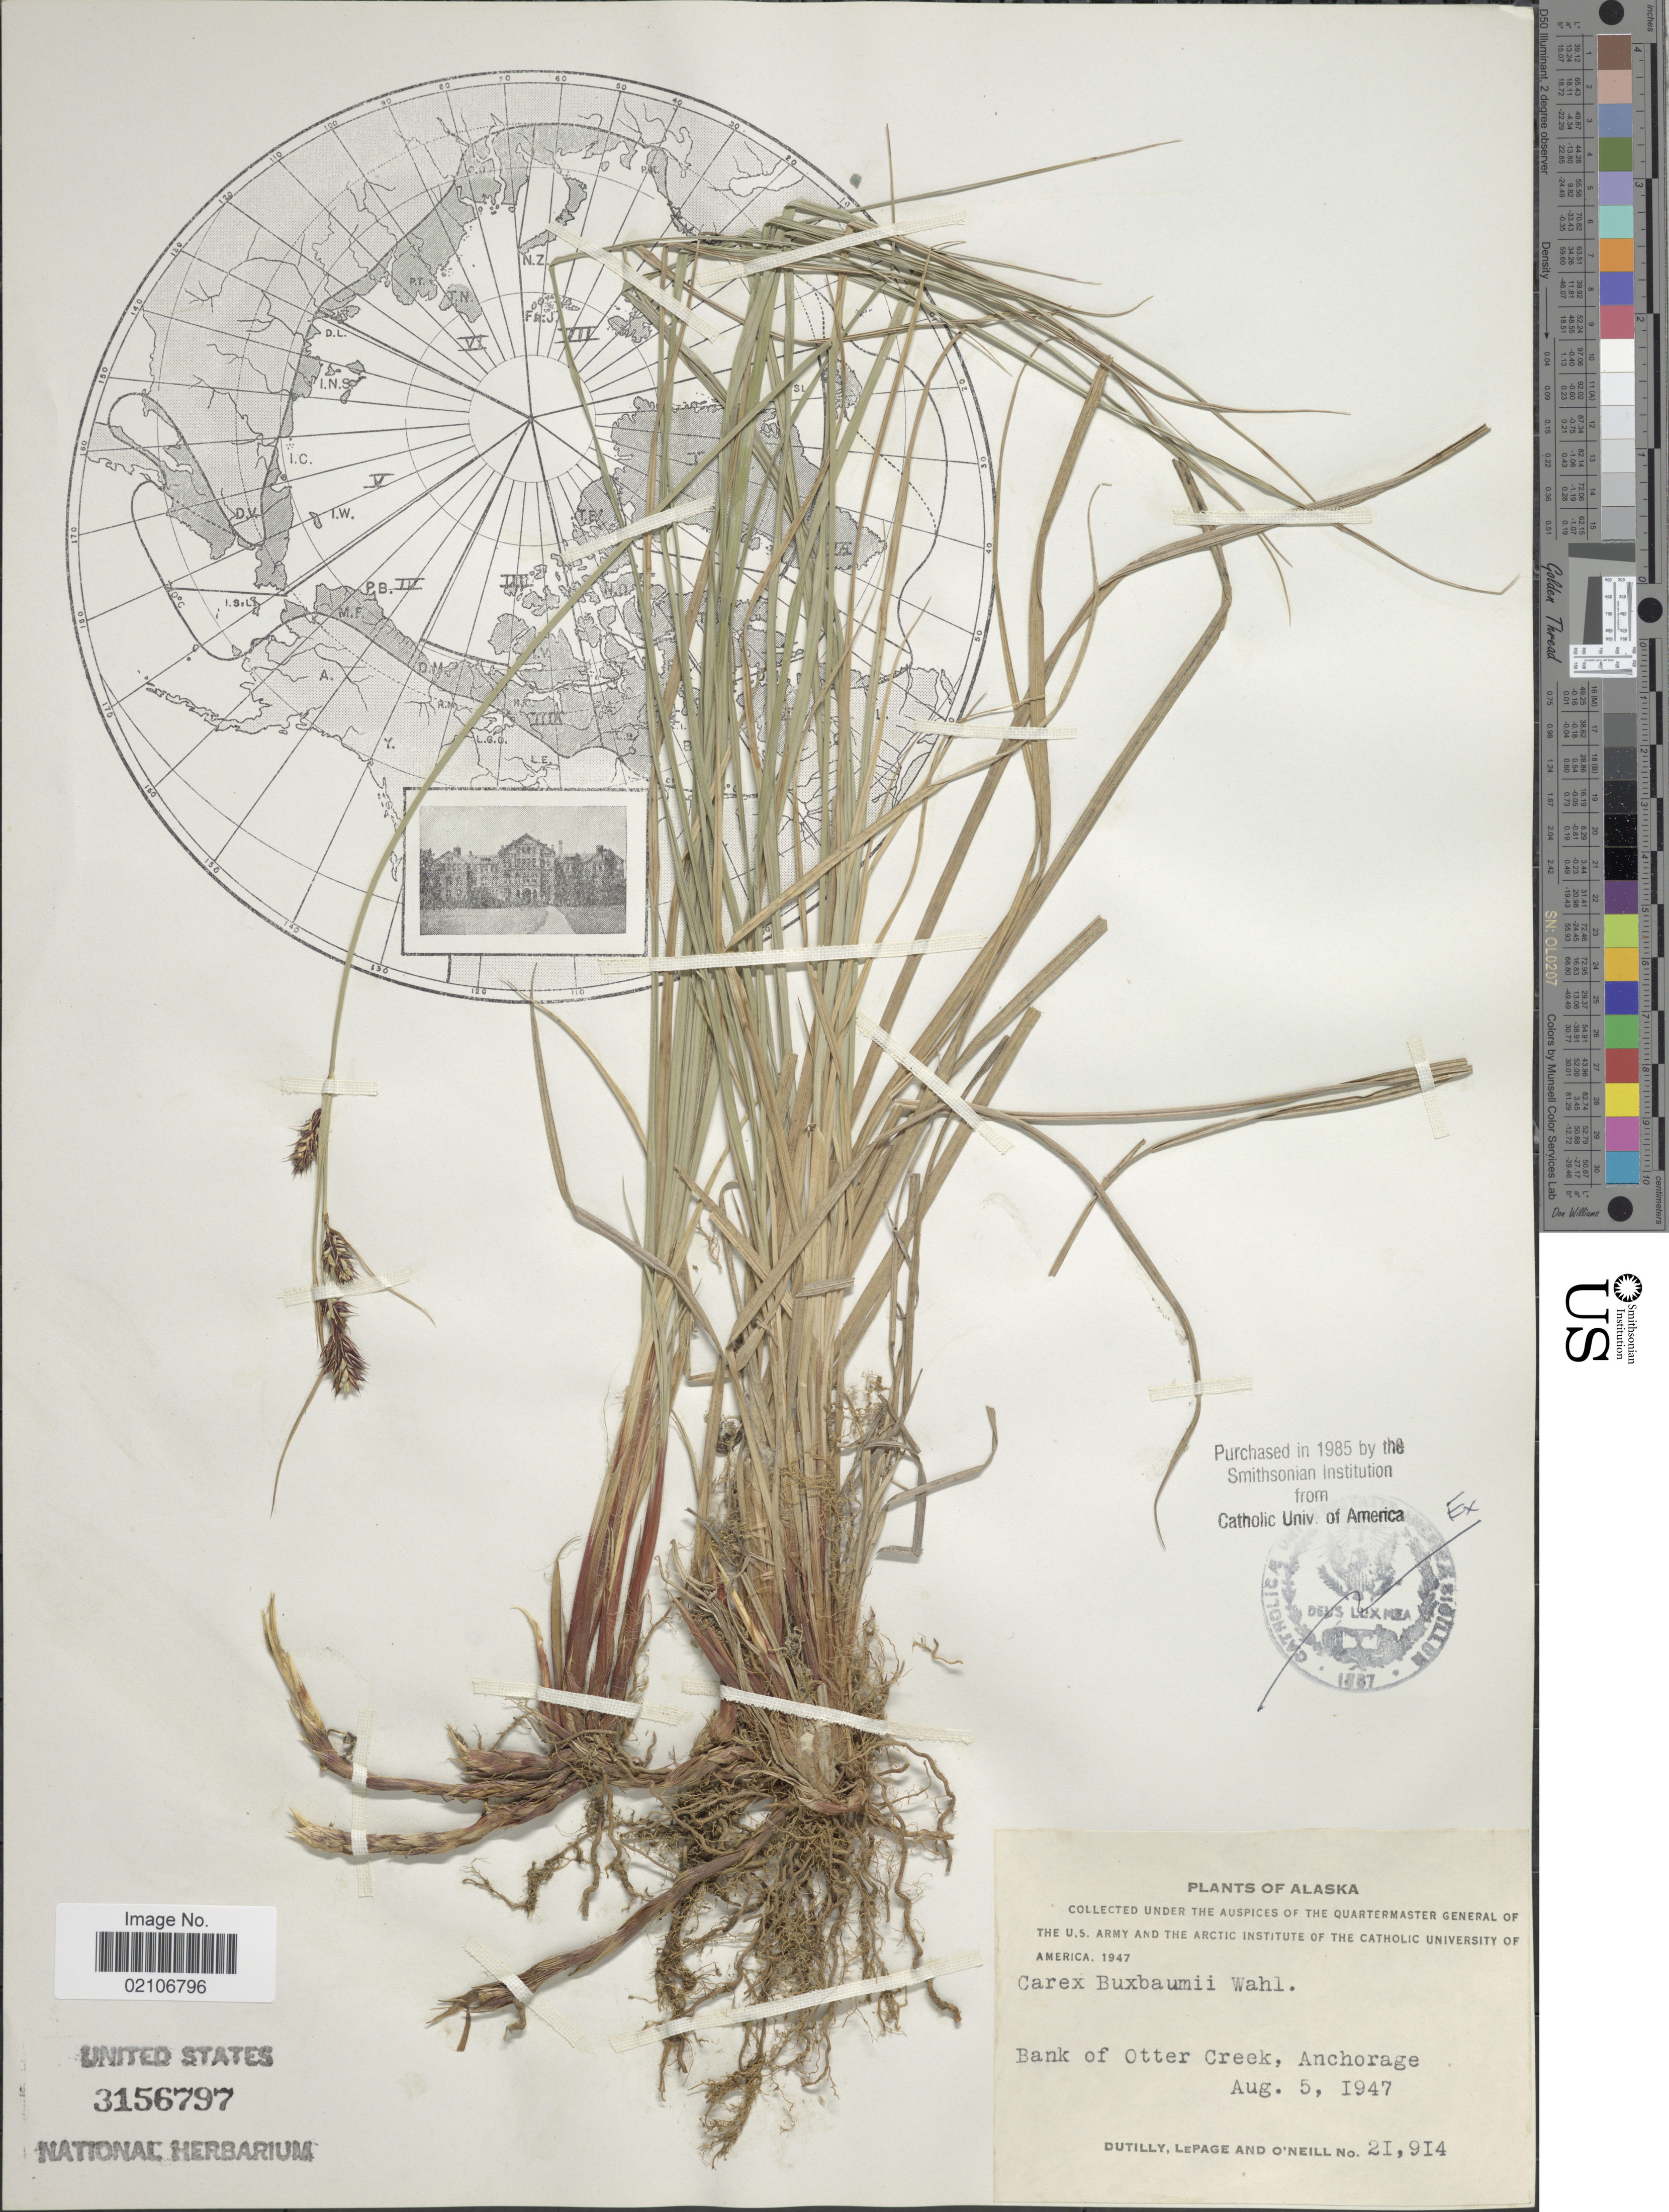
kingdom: Plantae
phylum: Tracheophyta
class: Liliopsida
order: Poales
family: Cyperaceae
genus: Carex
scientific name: Carex buxbaumii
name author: Wahlenb.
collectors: -. Dutilly, -. LePage & -. O'Neill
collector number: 21914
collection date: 1947-08-05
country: United States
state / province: Alaska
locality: Alaska. Bank of Otter Creek, Anchorage,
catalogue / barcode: US 3156797